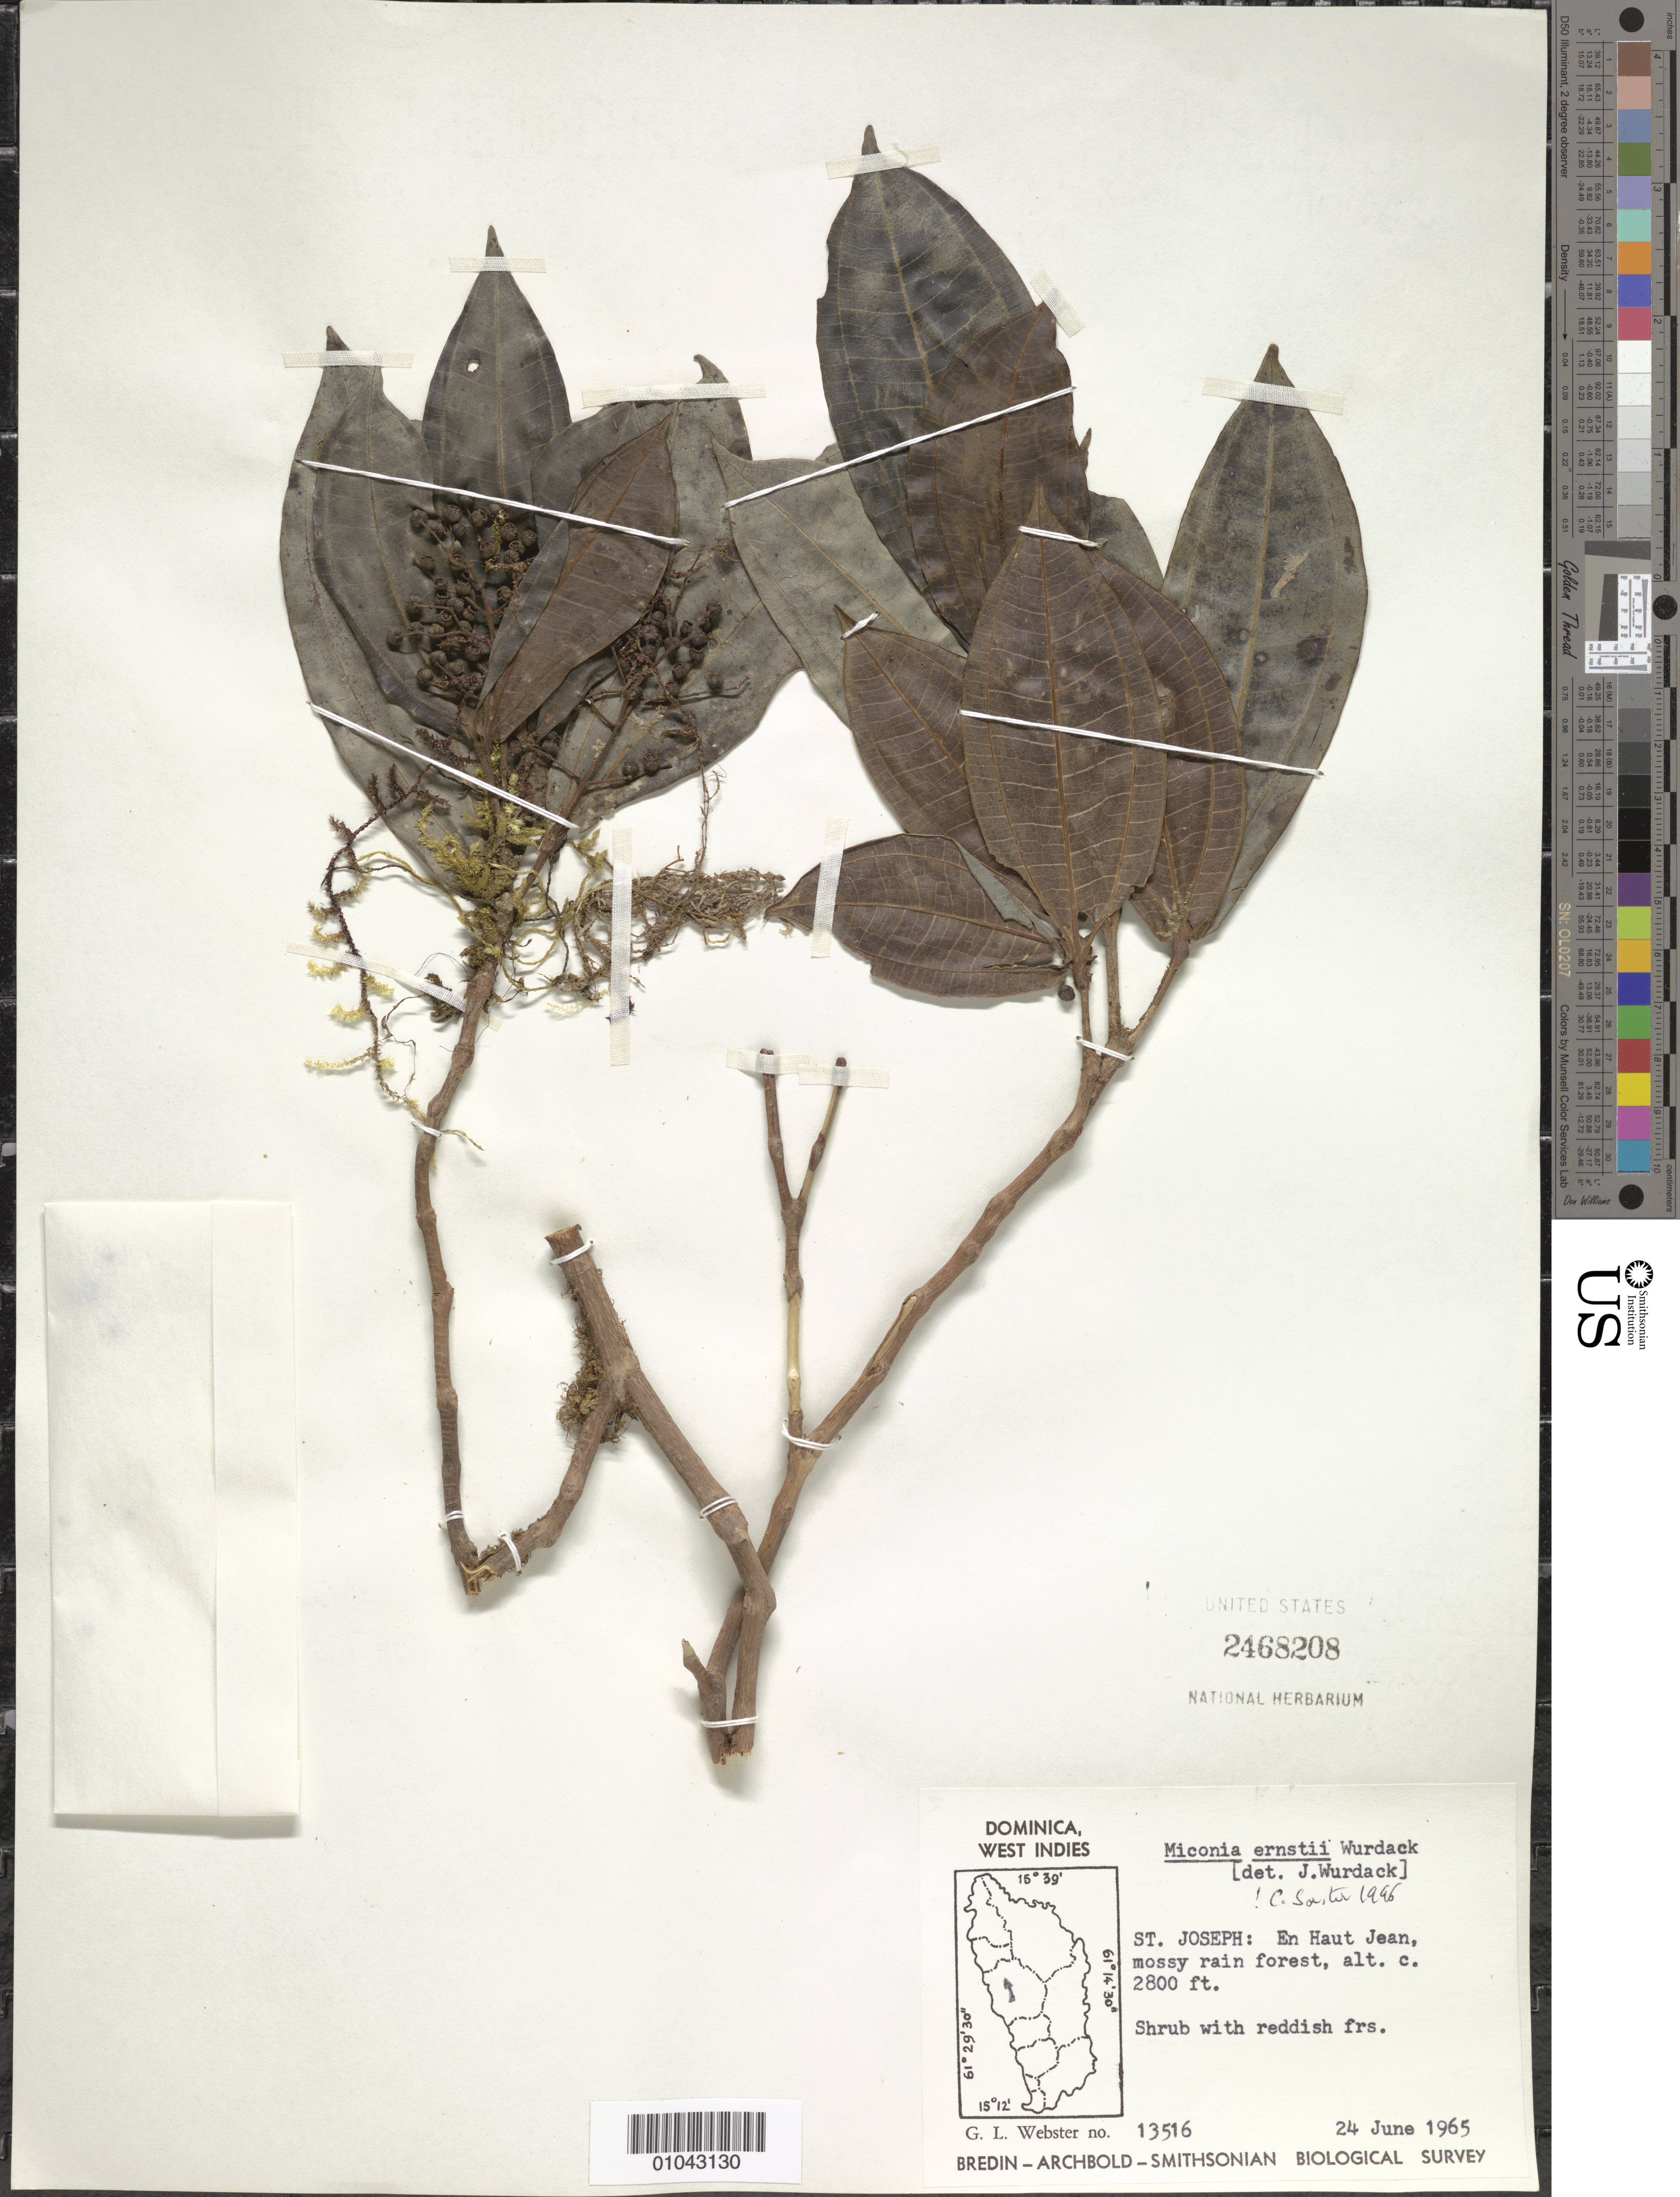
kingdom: Plantae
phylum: Tracheophyta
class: Magnoliopsida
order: Myrtales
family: Melastomataceae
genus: Miconia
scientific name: Miconia ernstii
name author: Wurdack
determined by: Sastre, C. H. L.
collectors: G. L. Webster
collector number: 13516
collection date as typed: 24 Jun 1965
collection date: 1965-06-24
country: Dominica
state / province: St. Joseph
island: Dominica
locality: En Haut Jean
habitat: Mossy rainforest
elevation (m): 853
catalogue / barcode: US 2468208